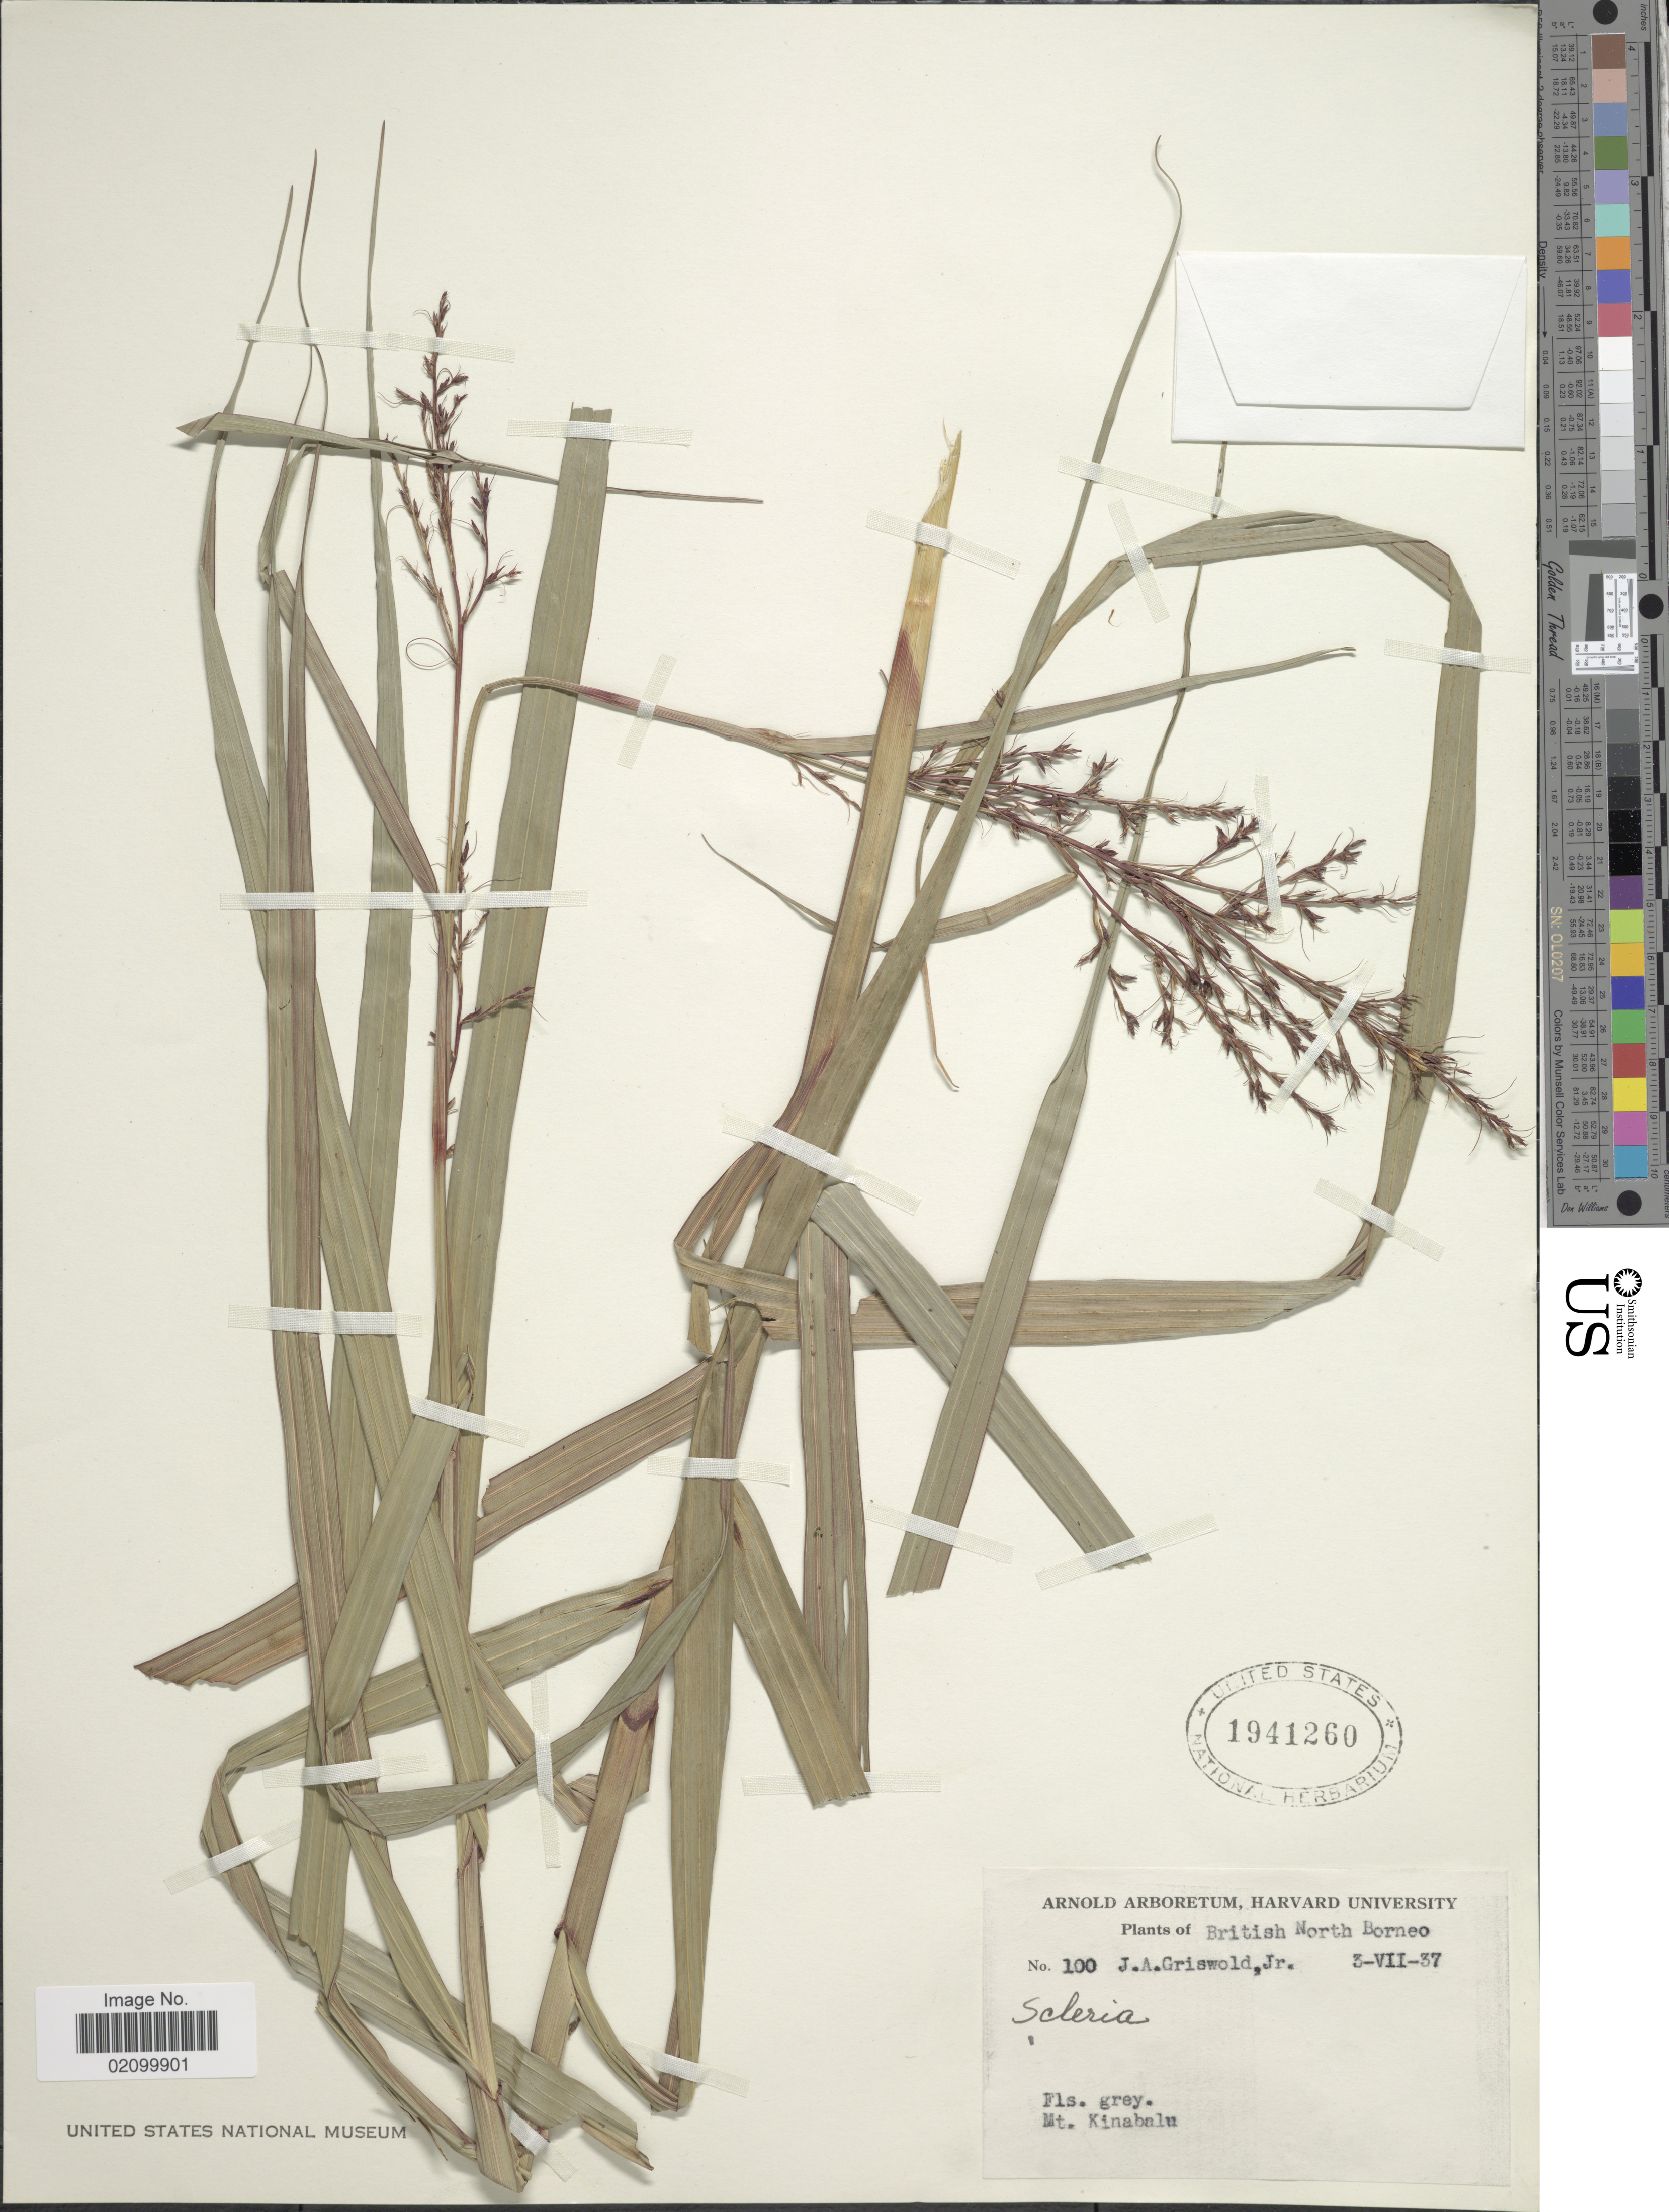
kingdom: Plantae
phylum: Tracheophyta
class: Liliopsida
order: Poales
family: Cyperaceae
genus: Scleria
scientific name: Scleria sp.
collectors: J. Griswold Jr.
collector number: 100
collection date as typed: Transcribed d/m/y: 3/7/37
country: Malaysia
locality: British North Borneo. Mt. Kinabalu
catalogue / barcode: US 1941260